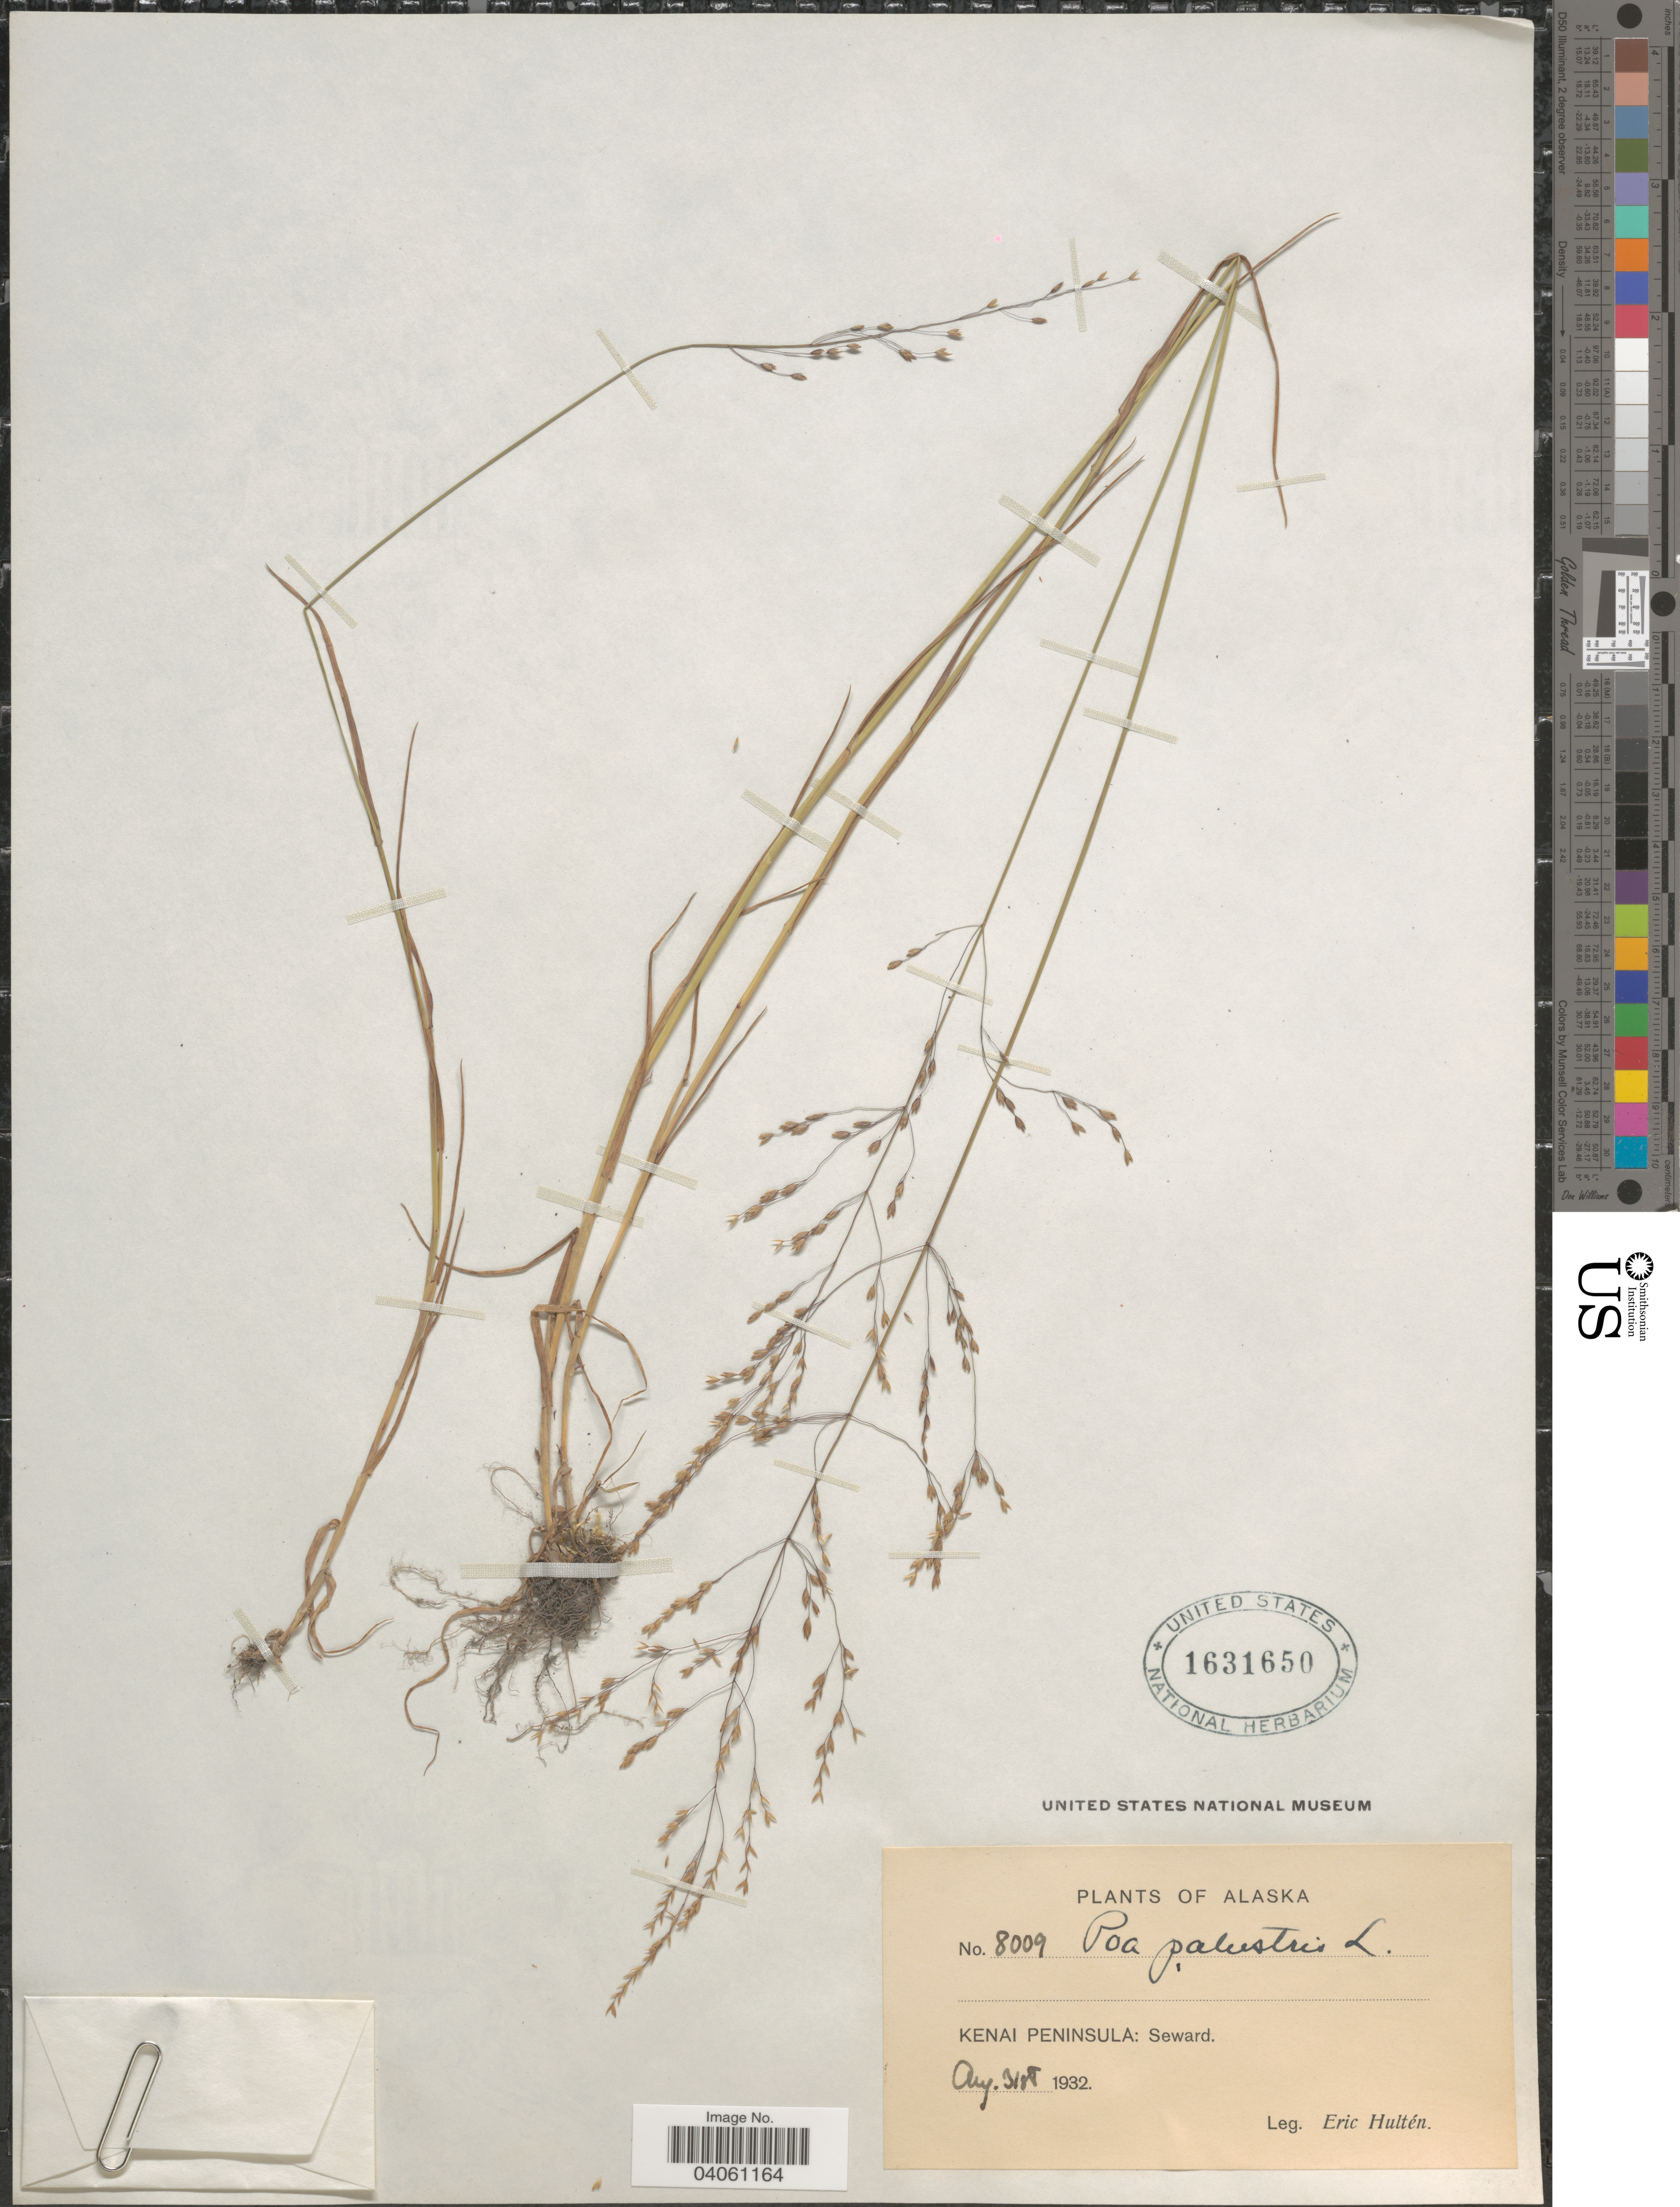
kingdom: Plantae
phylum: Tracheophyta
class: Liliopsida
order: Poales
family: Poaceae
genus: Poa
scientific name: Poa palustris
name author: L.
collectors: E. G. Hultén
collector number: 8009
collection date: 1932-08-31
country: United States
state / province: Alaska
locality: Kenai Peninsula: Seward.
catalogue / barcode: US 1631650